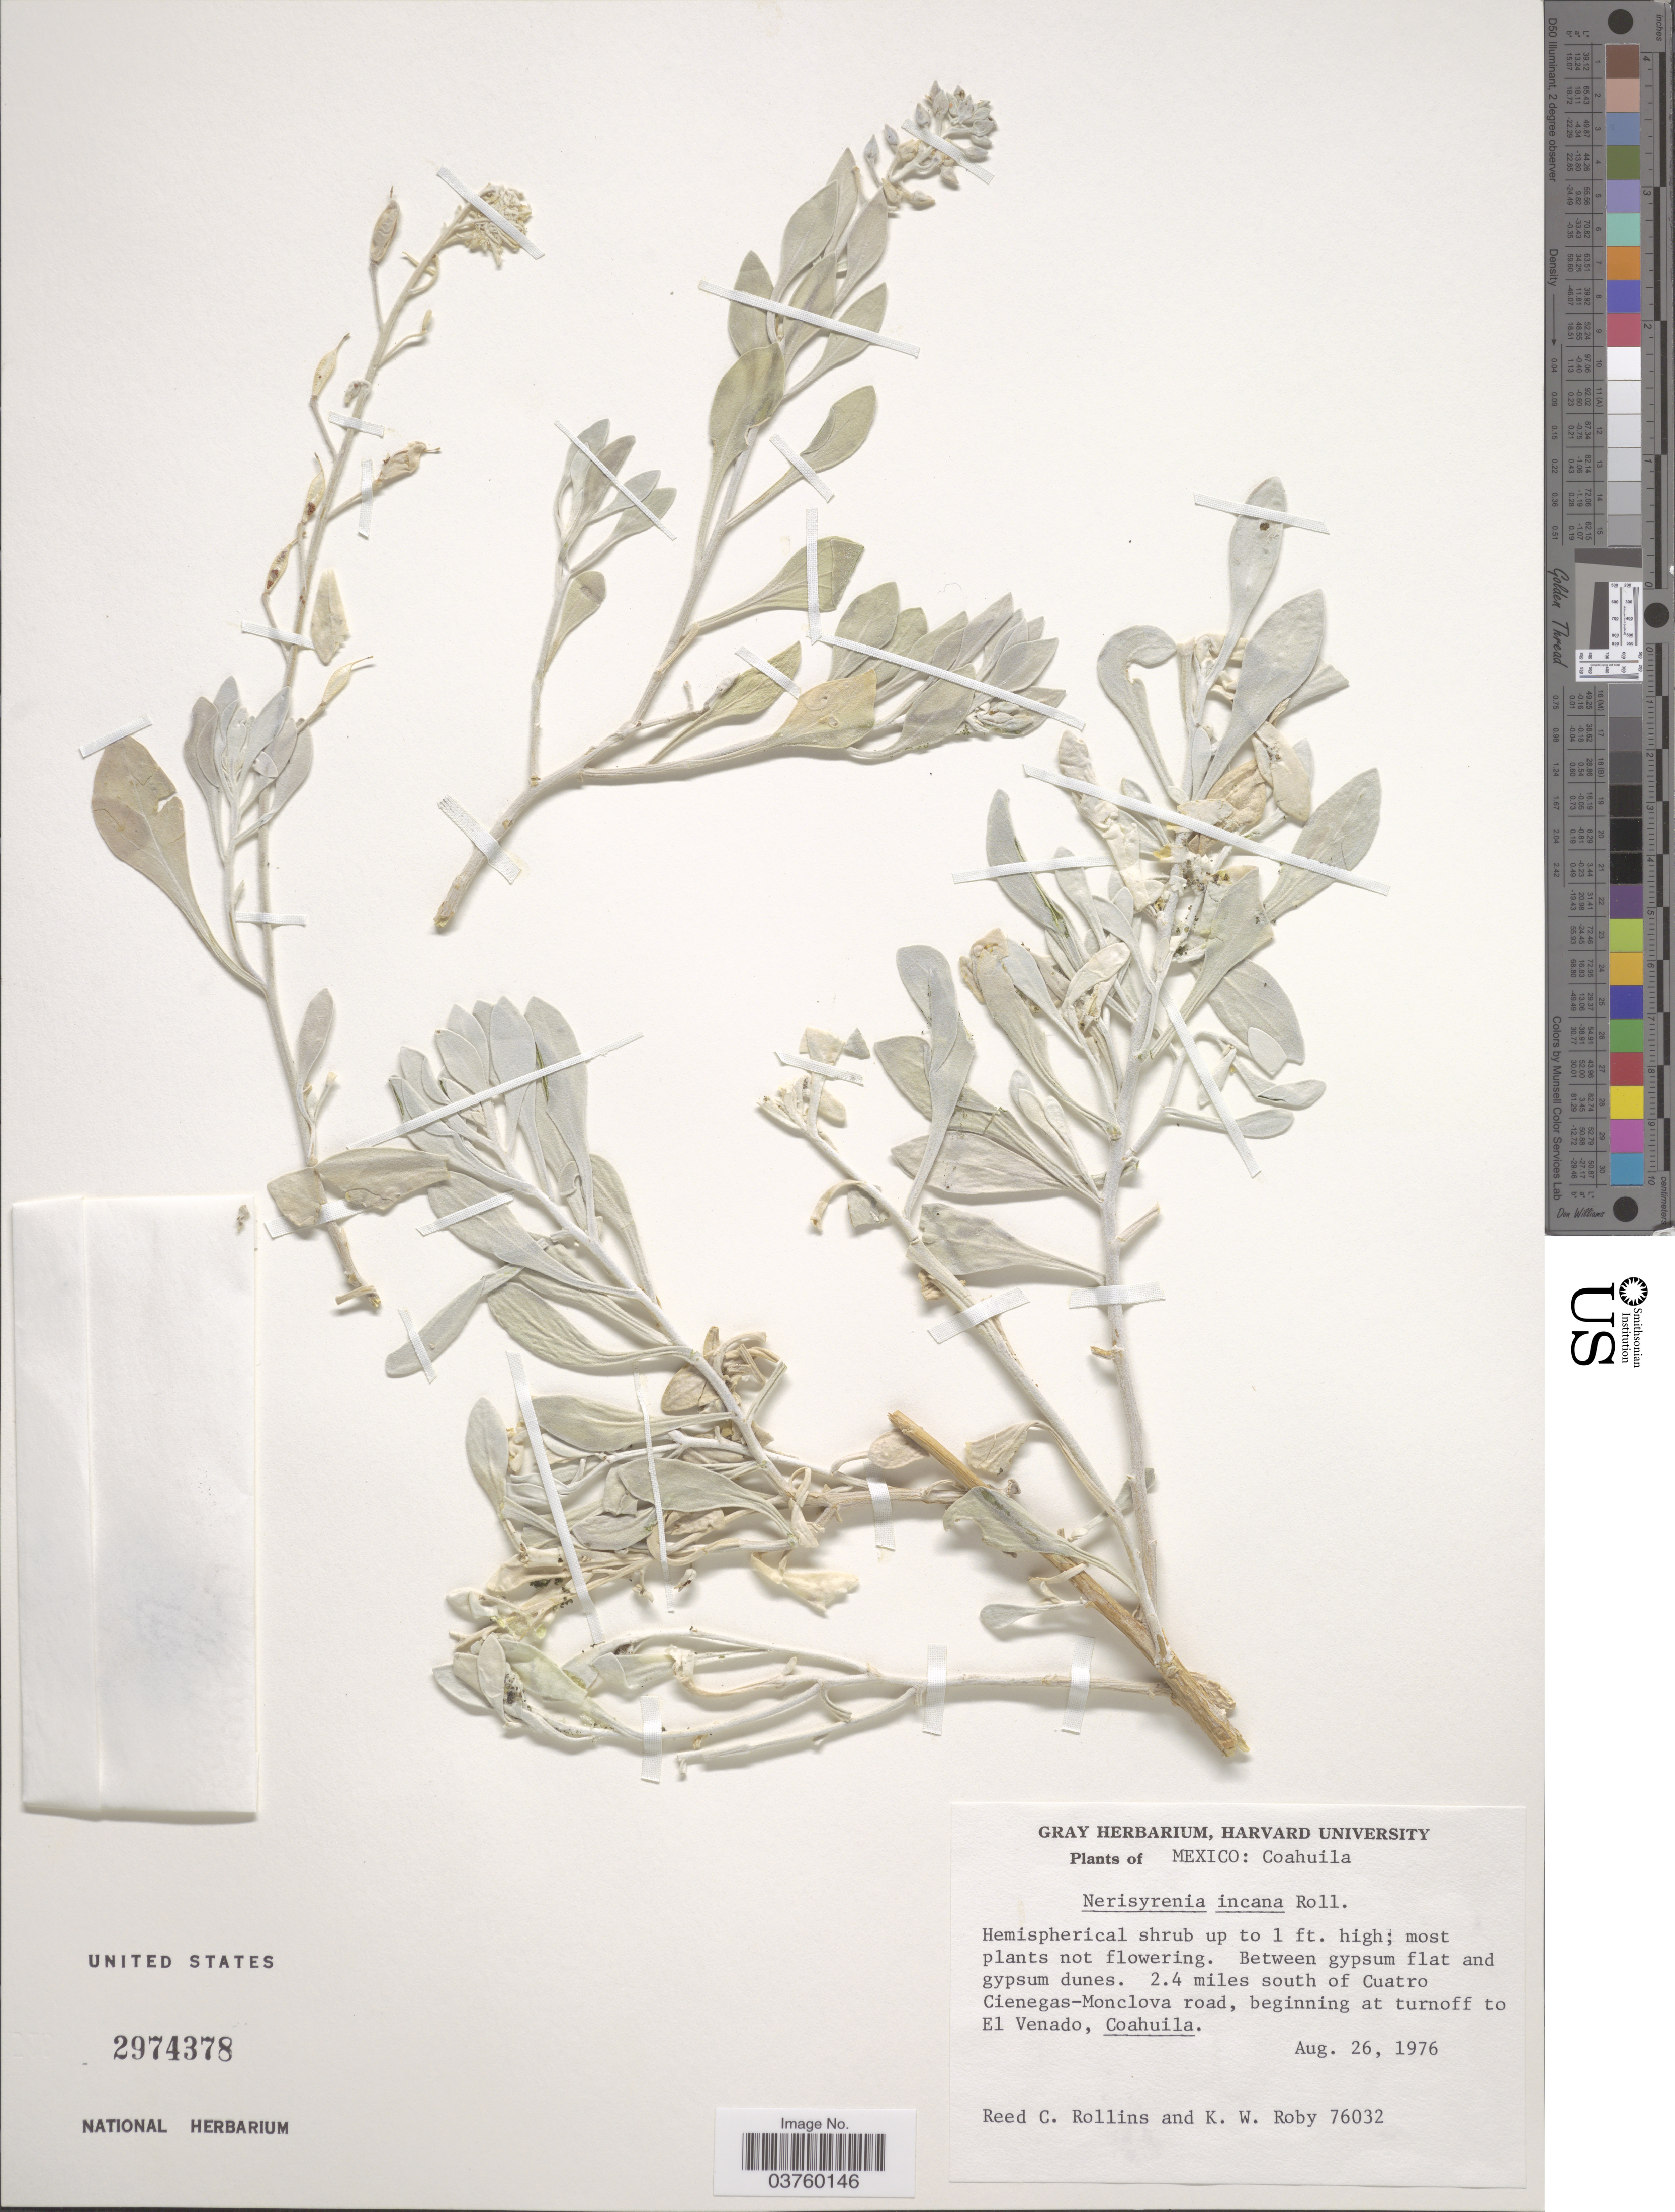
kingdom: Plantae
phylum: Tracheophyta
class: Magnoliopsida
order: Brassicales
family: Brassicaceae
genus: Nerisyrenia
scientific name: Nerisyrenia incana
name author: Rollins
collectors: R. C. Rollins & K. W. Roby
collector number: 76032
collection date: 1976-08-26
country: Mexico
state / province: Coahuila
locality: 2.4 miles south of Cuatro Cienegas-Monclova road, beginning at turnoff to El Venado.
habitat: between gypsum flat and gypsum dunes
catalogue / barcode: US 2974378